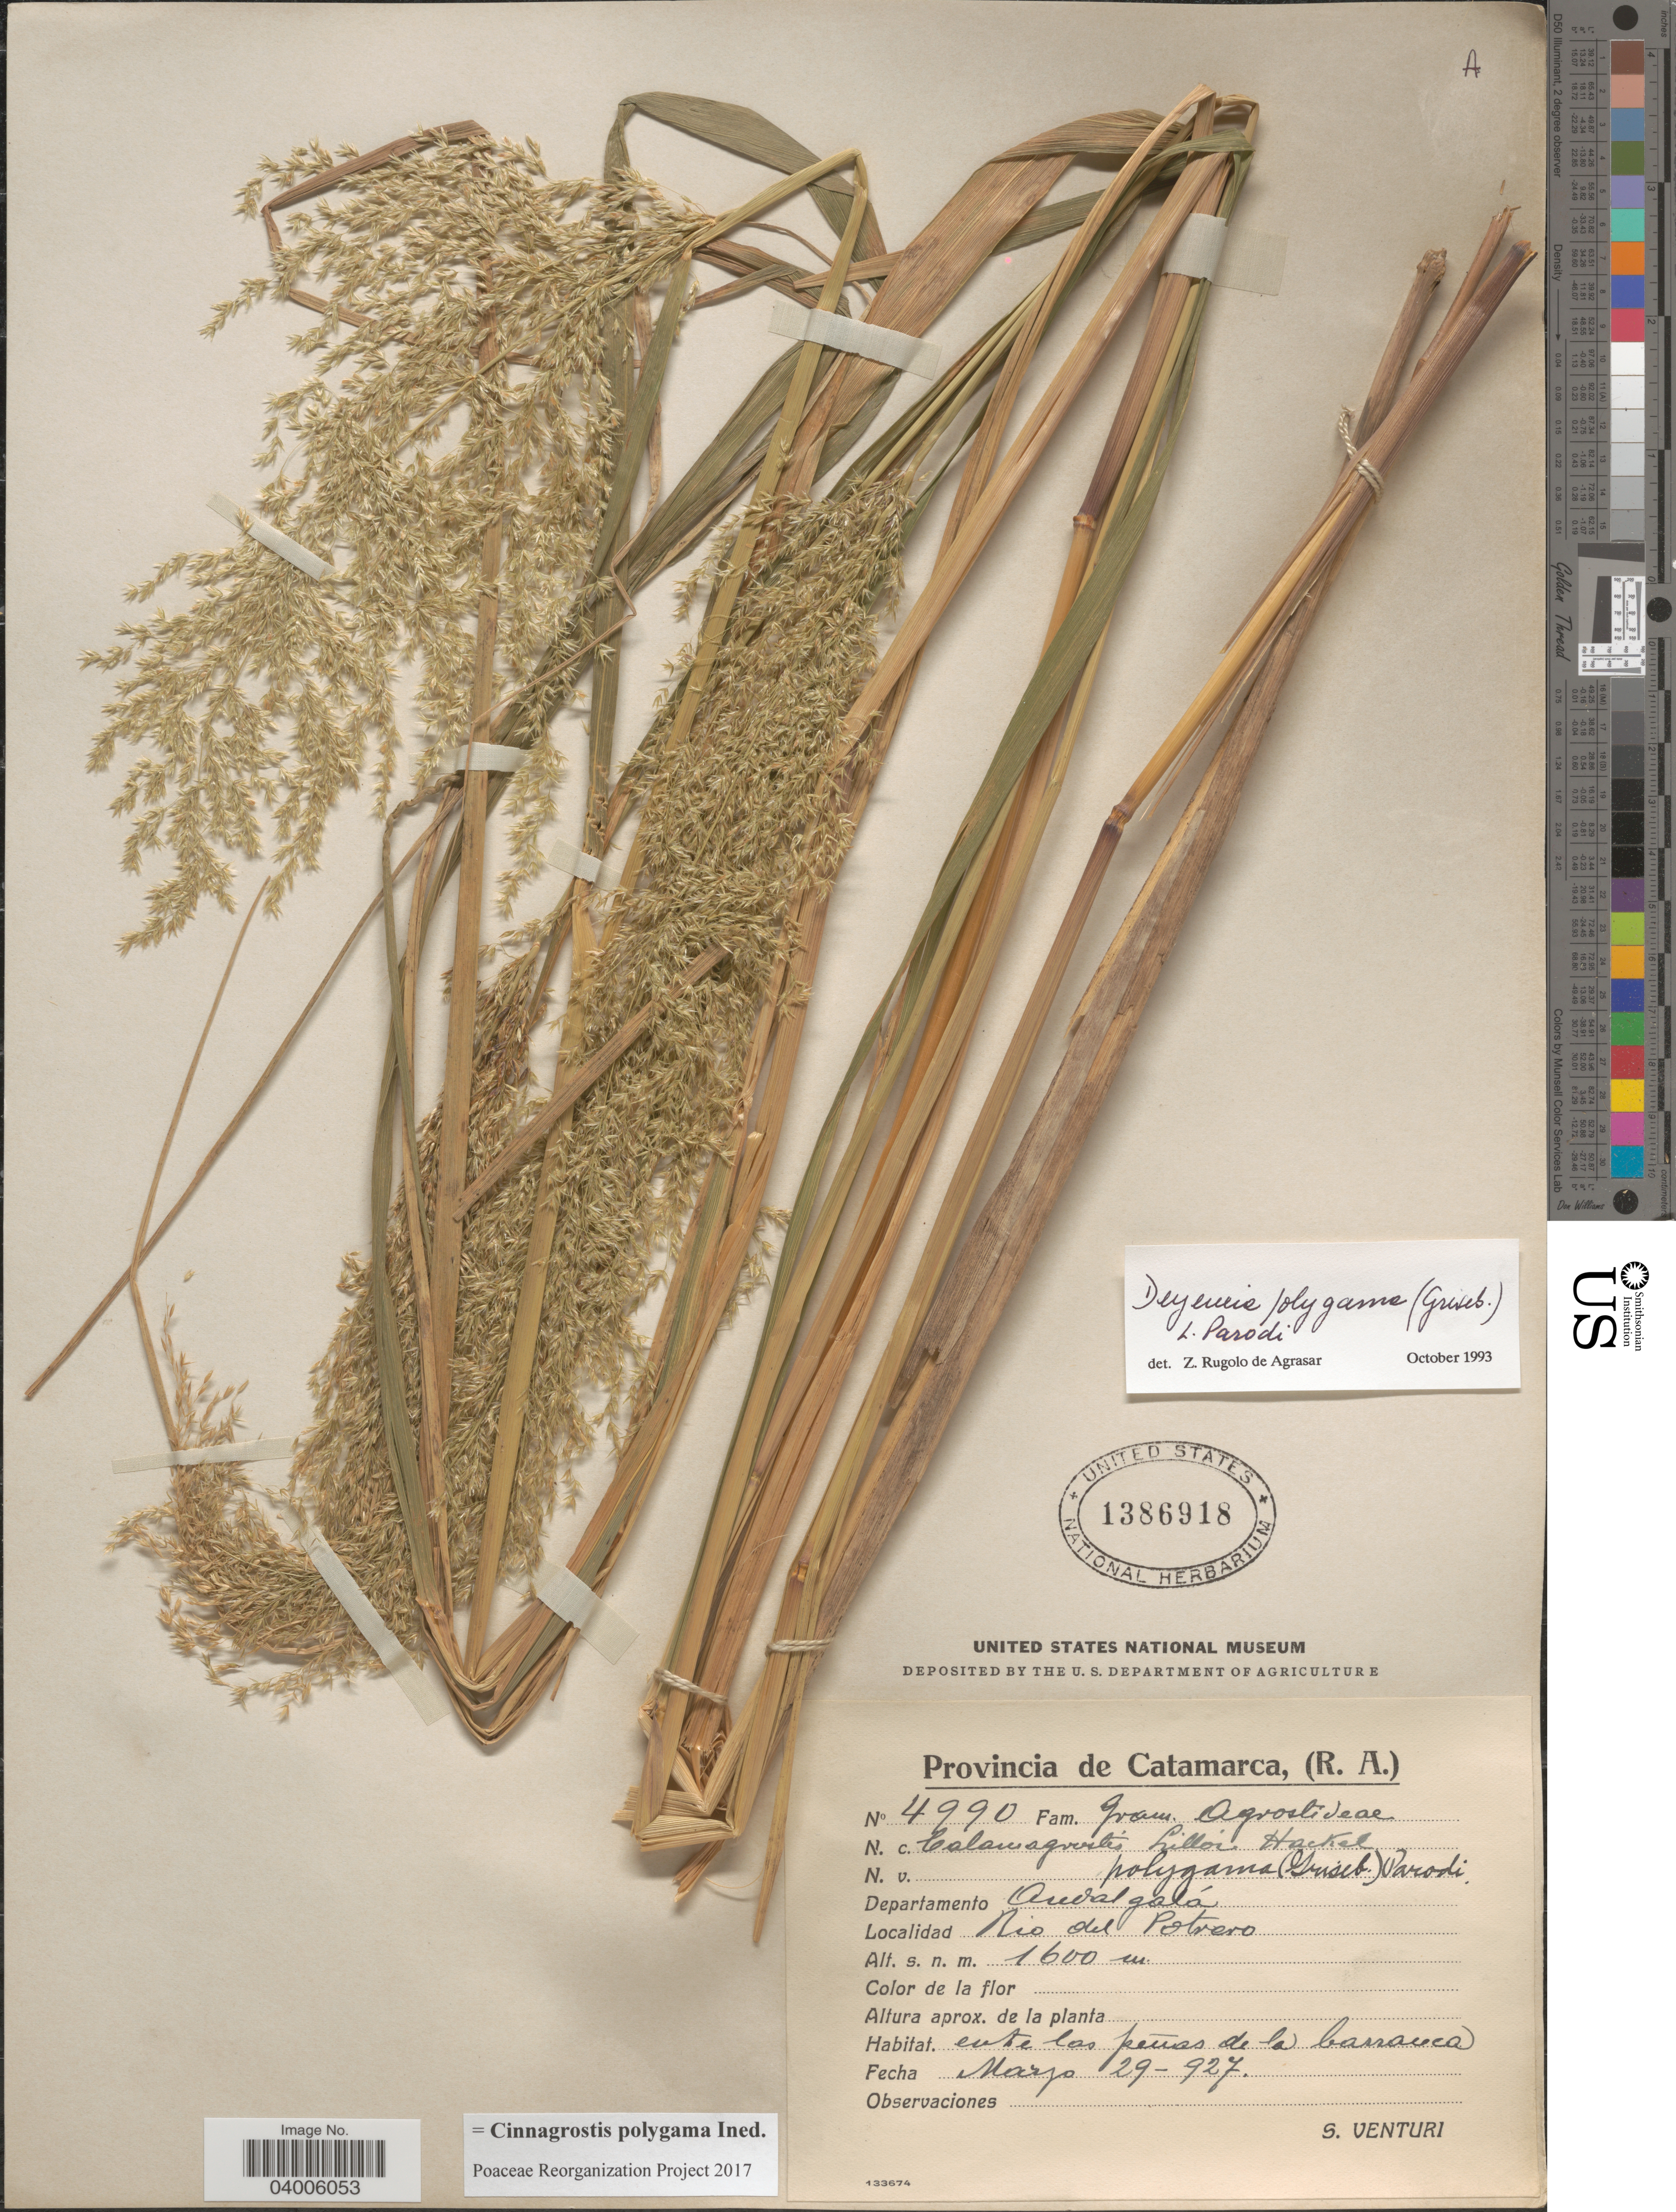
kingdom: Plantae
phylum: Tracheophyta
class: Liliopsida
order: Poales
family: Poaceae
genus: Cinnagrostis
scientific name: Cinnagrostis polygama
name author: Griseb.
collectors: S. Venturi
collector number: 4990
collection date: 1927-03-29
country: Argentina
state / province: Catamarca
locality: Departamento Andalgalá. Rio del Potrero.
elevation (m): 1600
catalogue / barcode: US 1386918